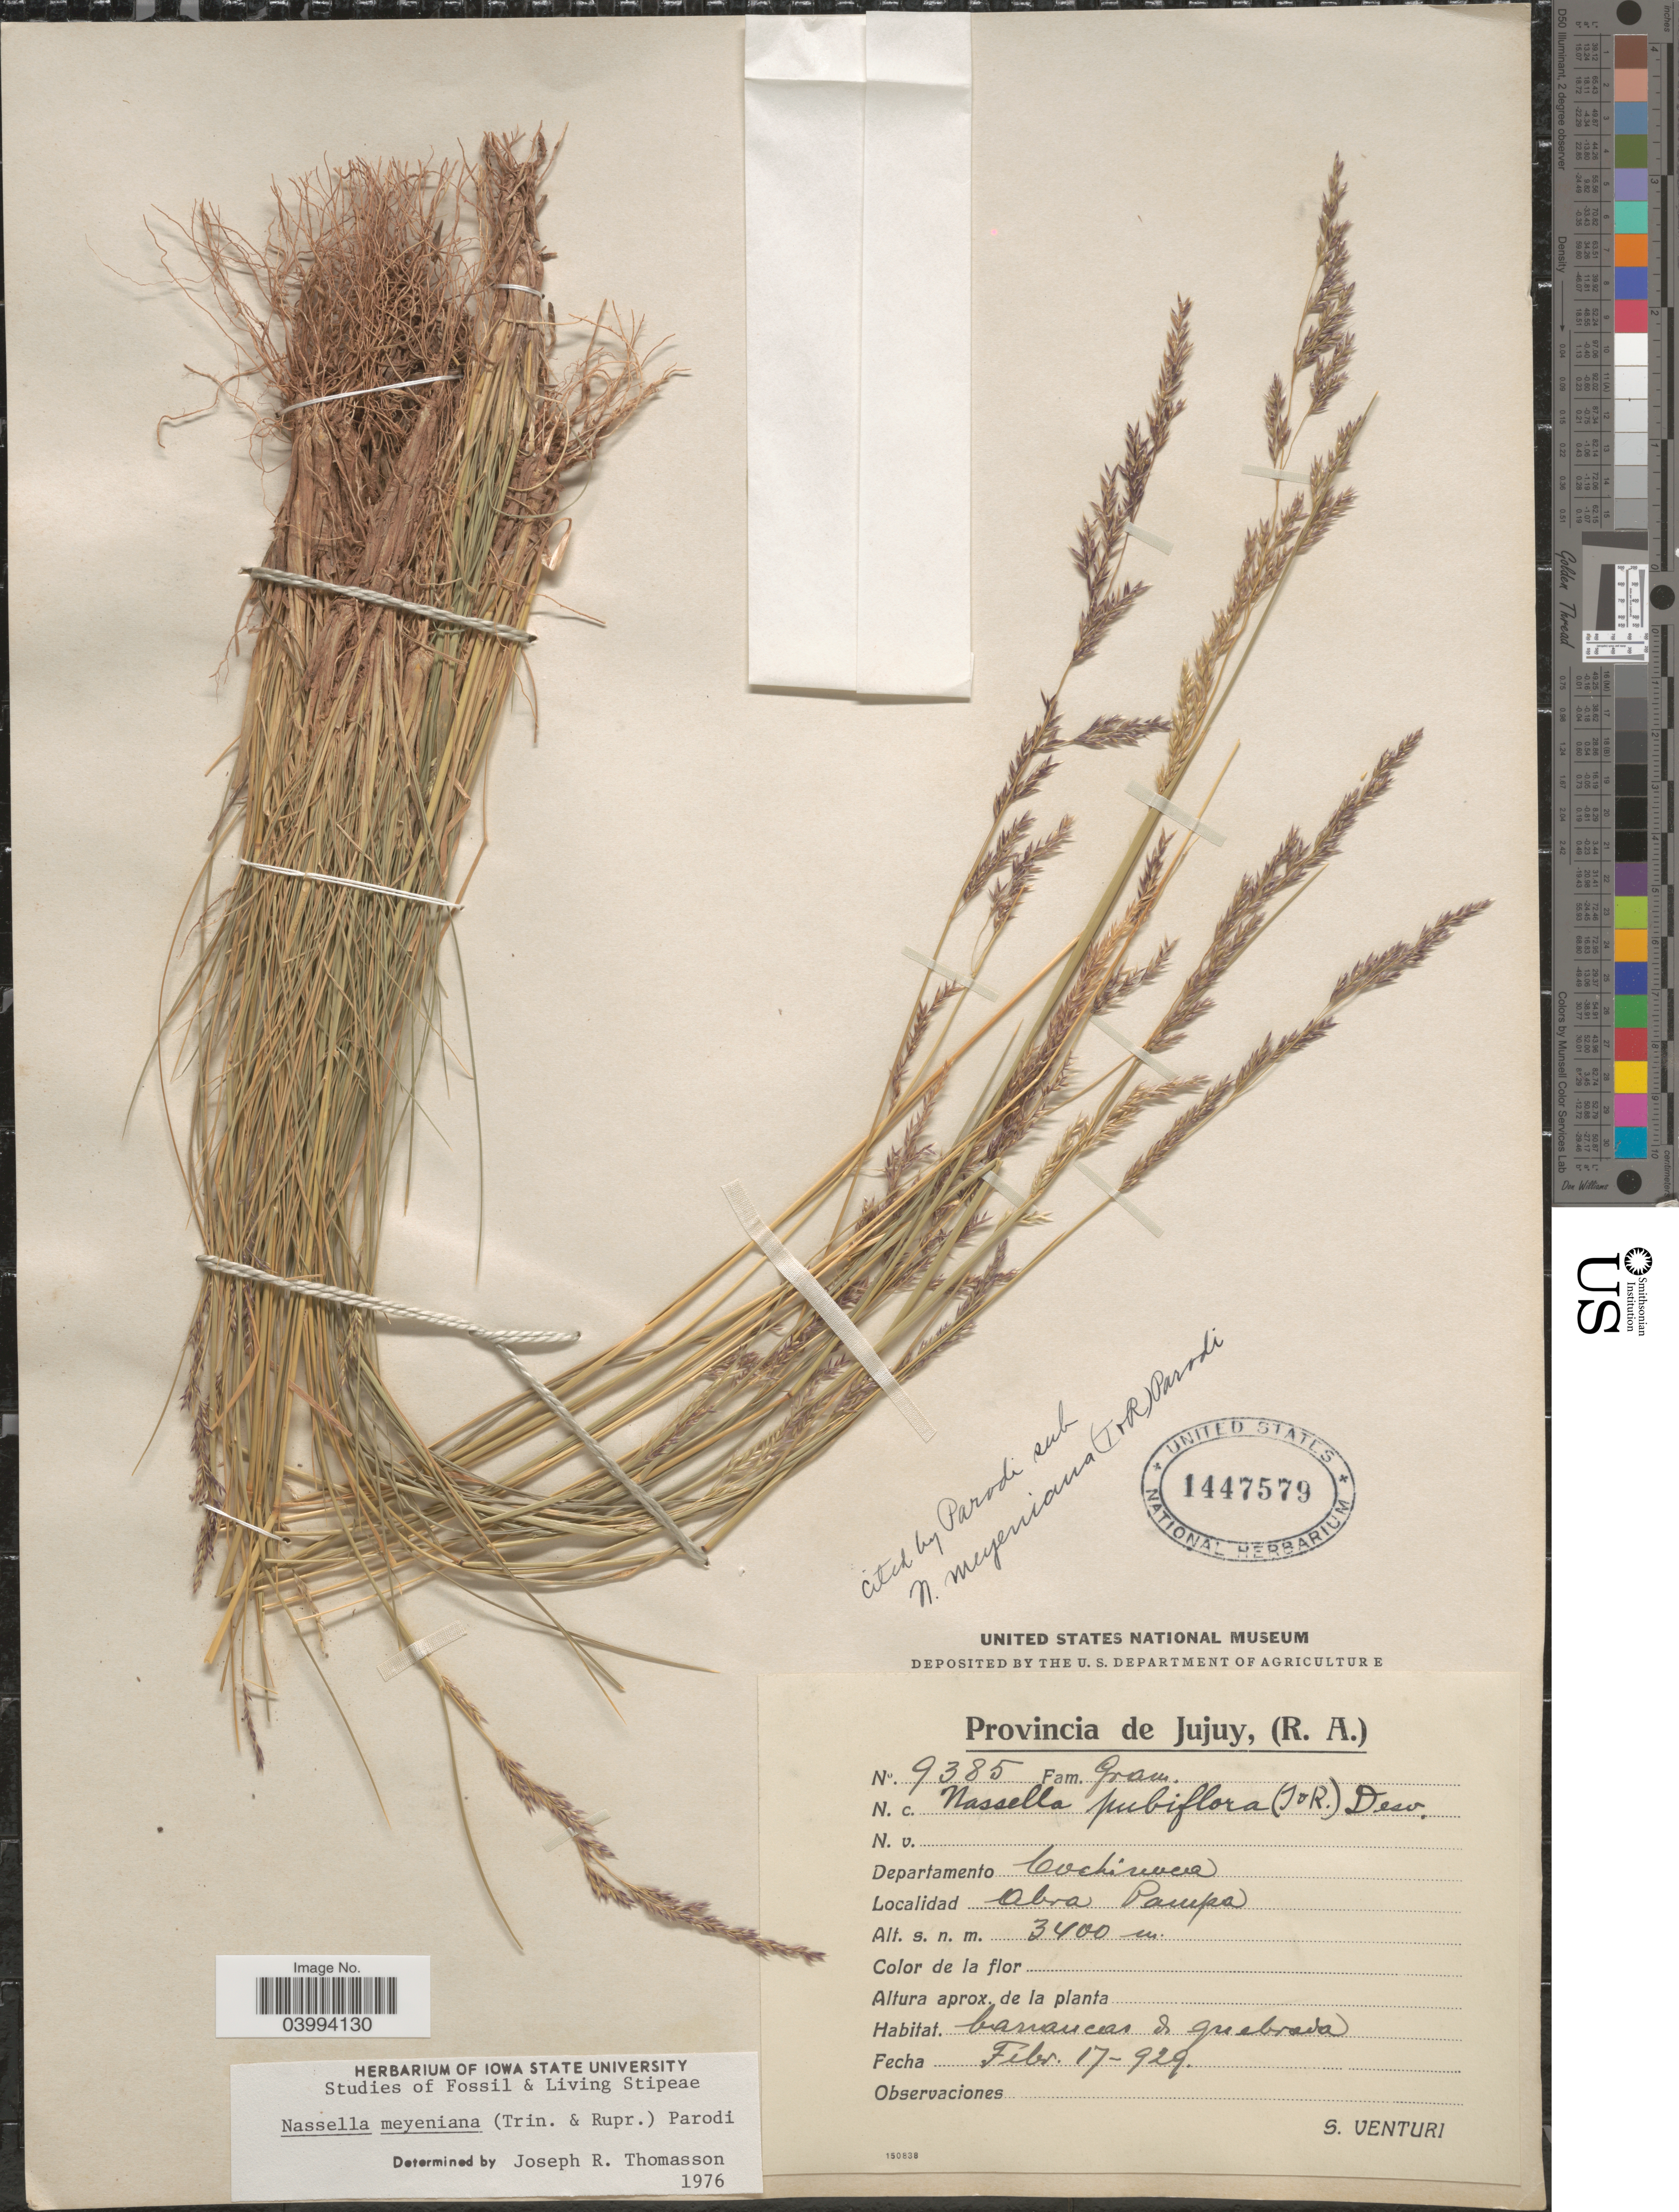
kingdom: Plantae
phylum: Tracheophyta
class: Liliopsida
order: Poales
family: Poaceae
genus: Nassella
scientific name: Nassella meyeniana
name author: (Trin. & Rupr.) Parodi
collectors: S. Venturi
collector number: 9385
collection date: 1929-02-17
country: Argentina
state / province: Jujuy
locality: Departamento Cochinoca. Abra Pampa.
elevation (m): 3400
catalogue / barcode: US 1447579